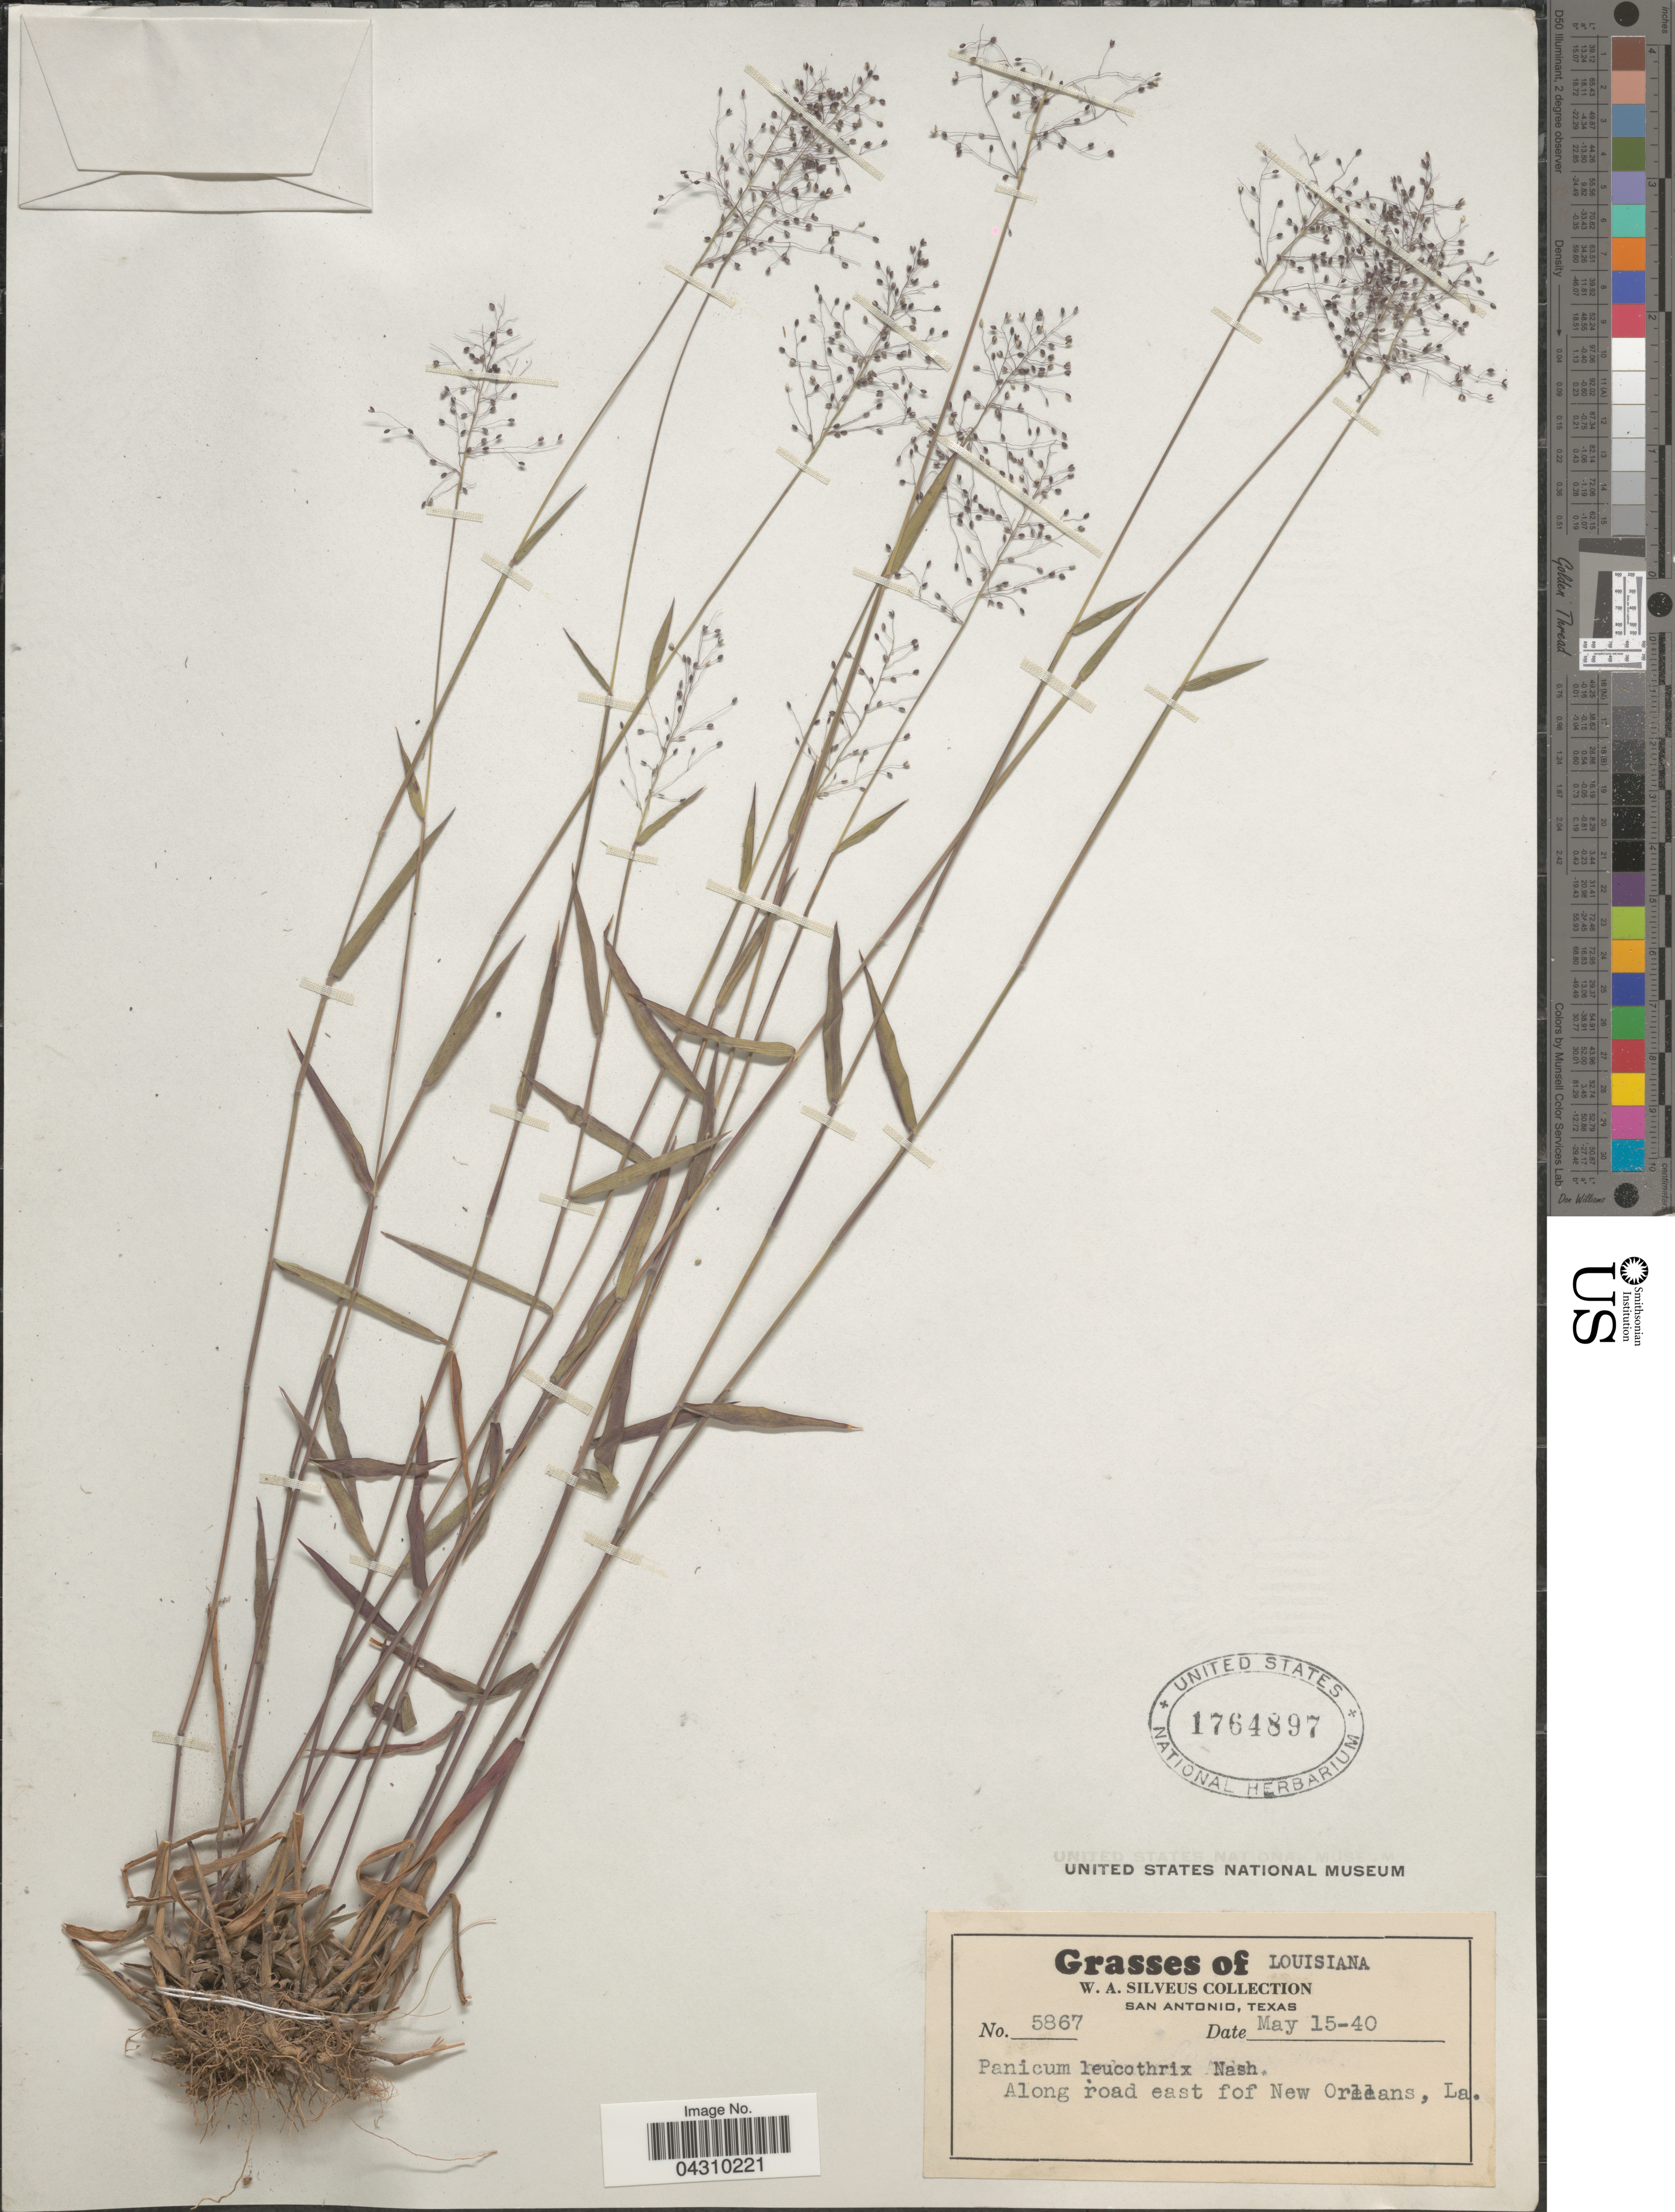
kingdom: Plantae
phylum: Tracheophyta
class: Liliopsida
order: Poales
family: Poaceae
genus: Dichanthelium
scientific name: Dichanthelium acuminatum var. acuminatum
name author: (Sw.) Gould & C.A. Clark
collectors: W. Silveus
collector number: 5867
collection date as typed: Transcribed d/m/y: 15/5/40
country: United States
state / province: Louisiana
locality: Along road east fof New Orleans.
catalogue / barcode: US 1764897